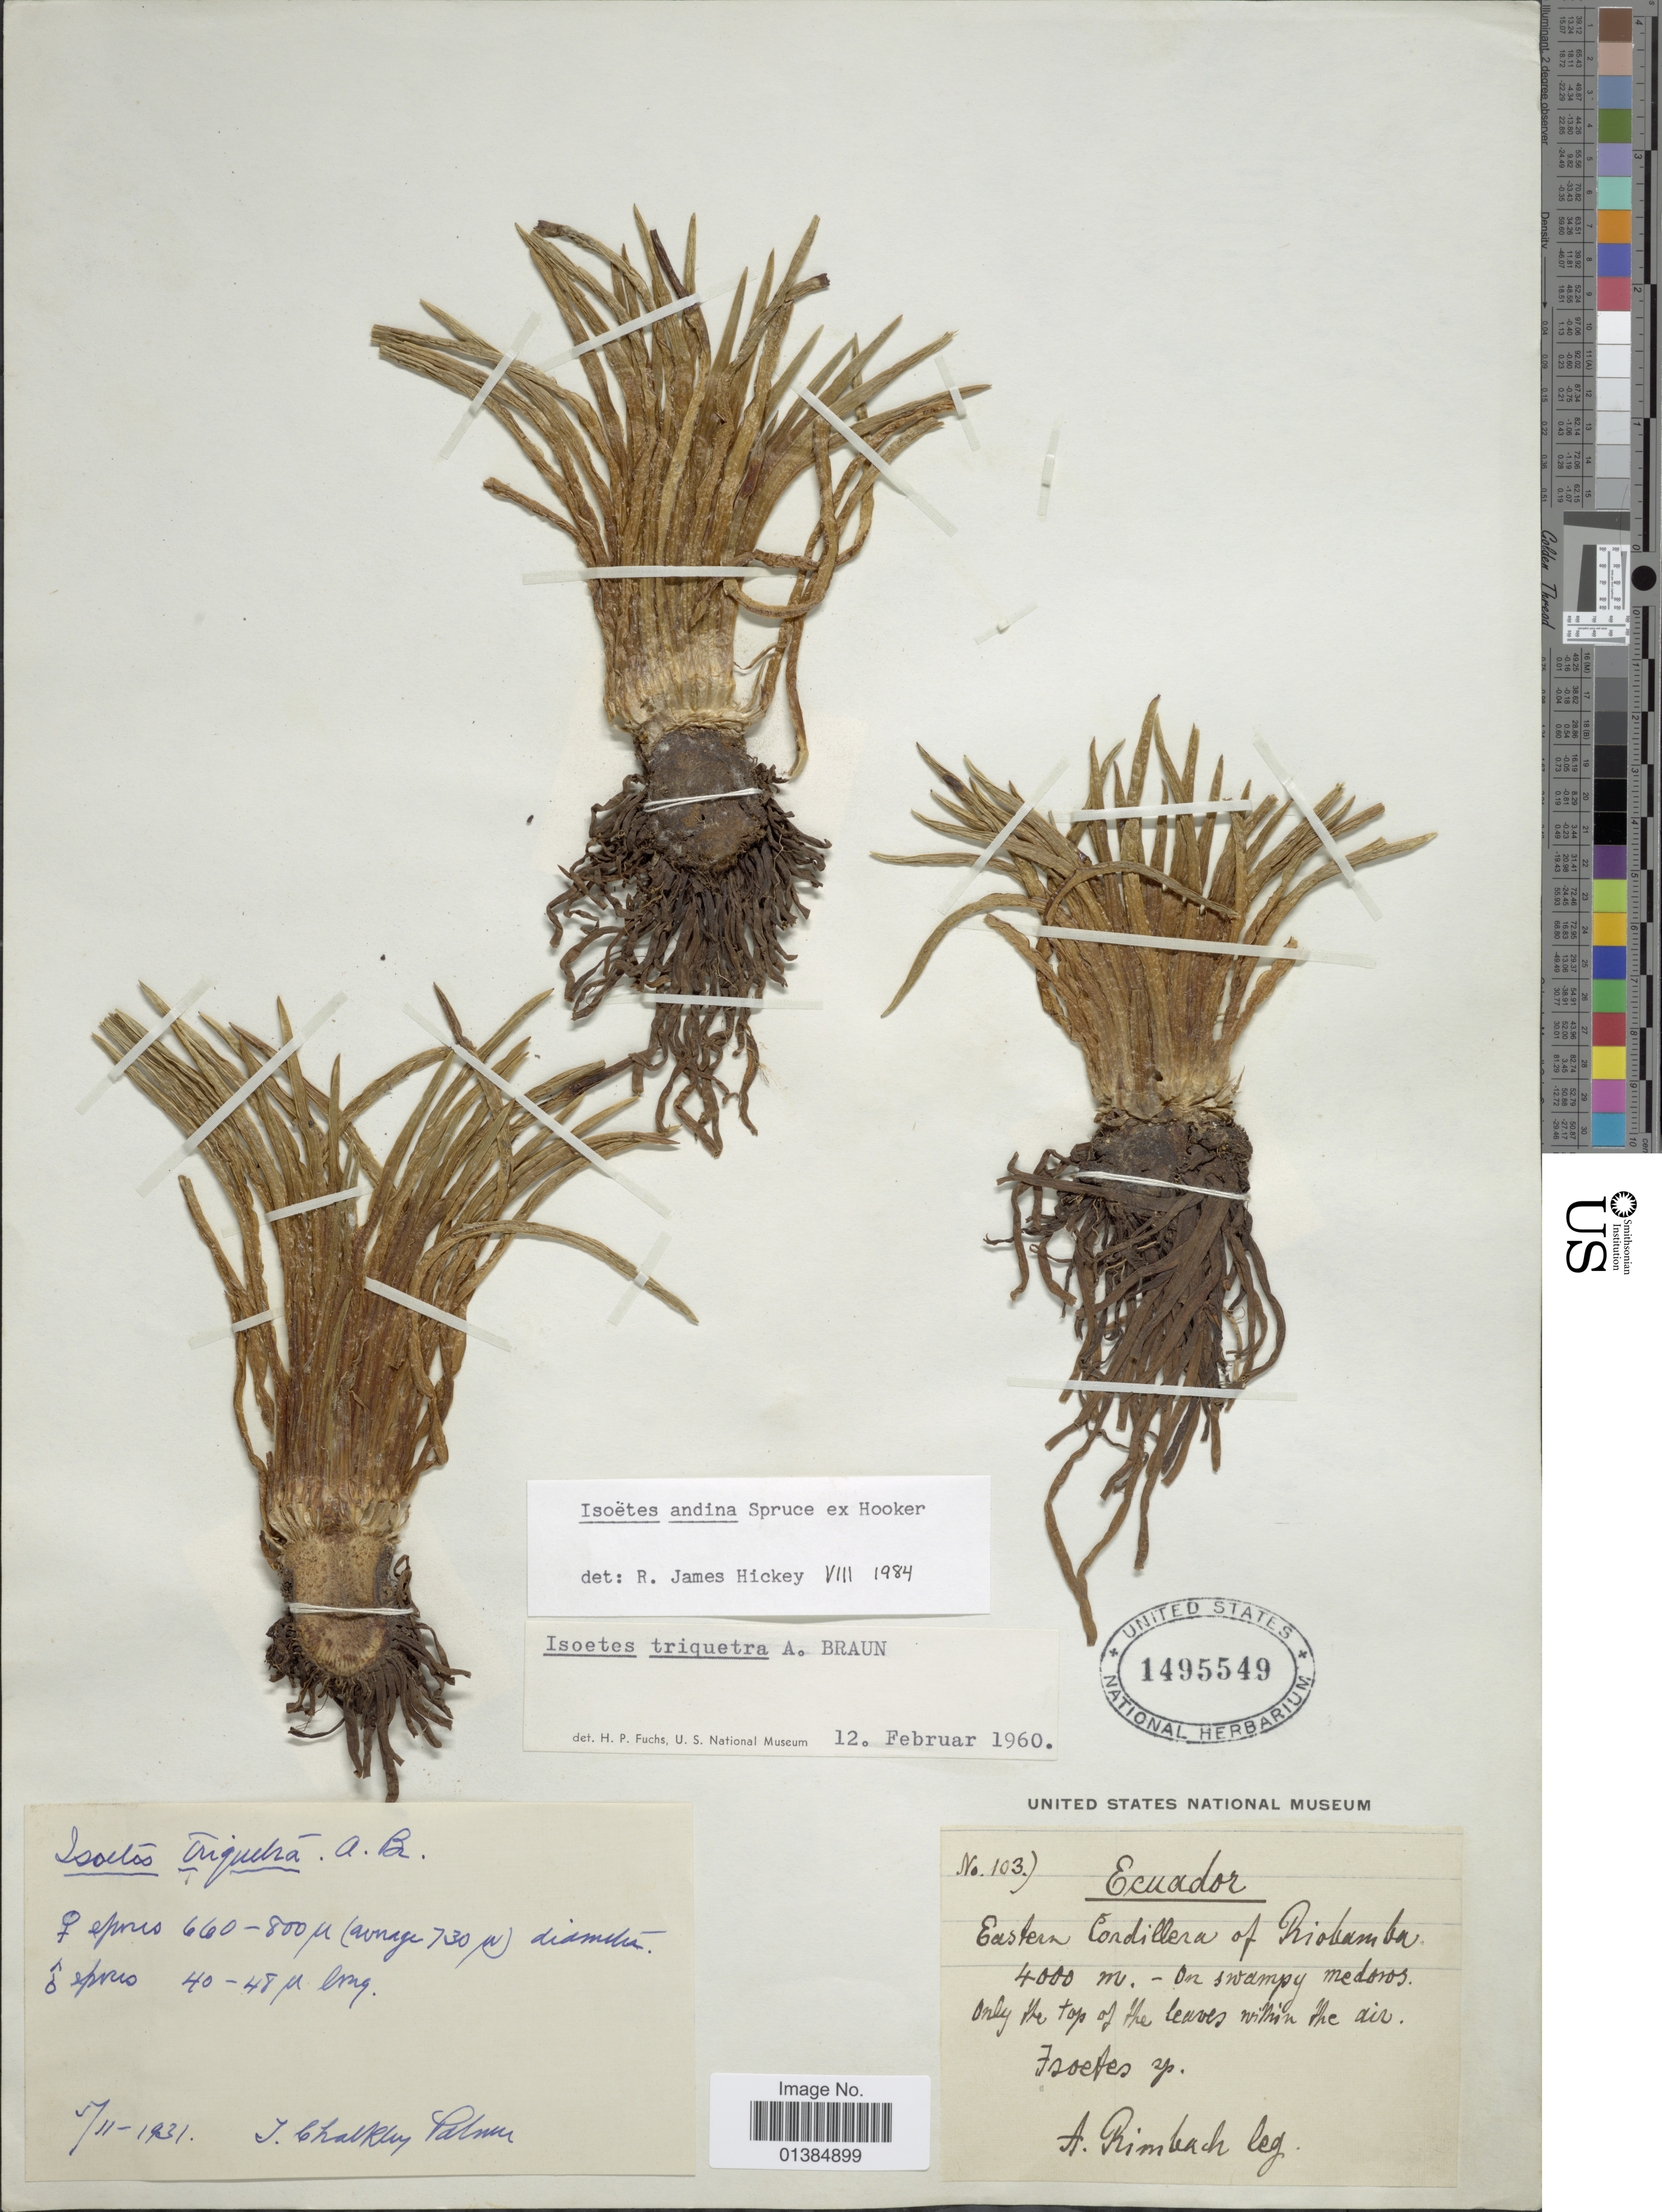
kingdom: Plantae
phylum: Tracheophyta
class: Lycopodiopsida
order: Isoetales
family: Isoetaceae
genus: Isoetes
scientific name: Isoetes andina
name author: Spruce ex Hook.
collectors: A. Rimbach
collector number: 1037*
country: Ecuador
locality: Eastern Cordillera of Riobamba.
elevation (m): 4000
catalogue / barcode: US 1495549